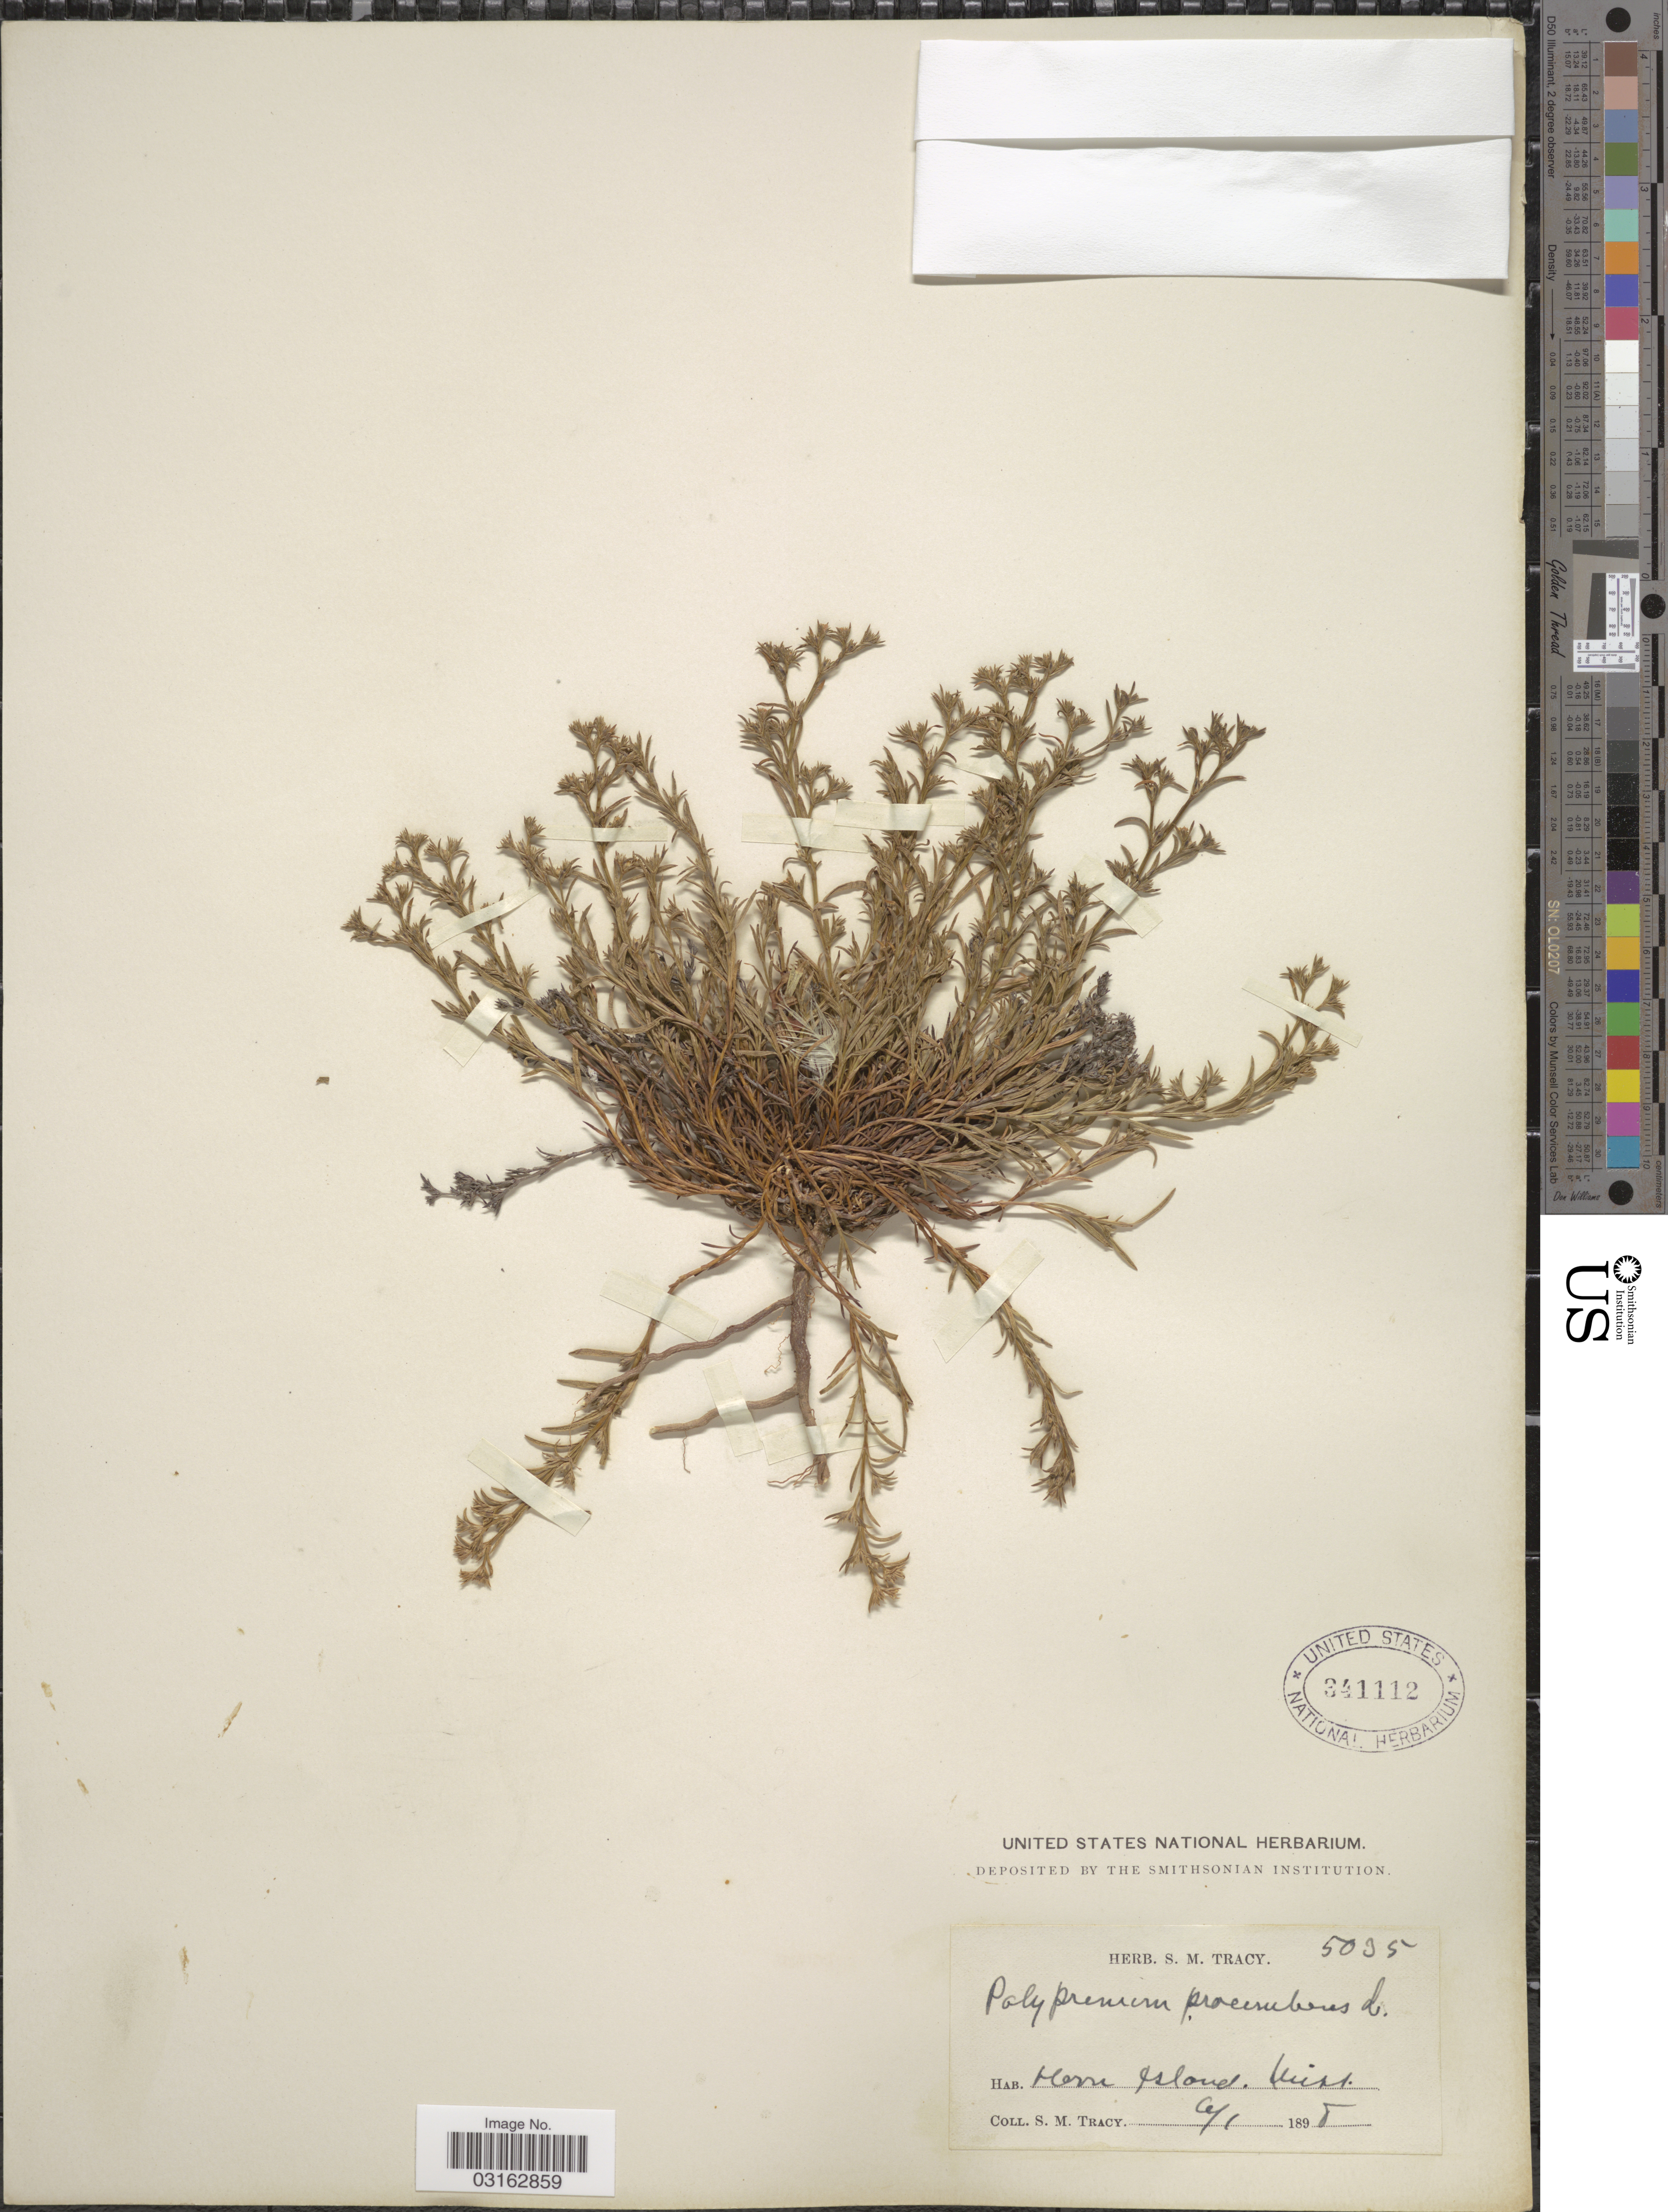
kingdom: Plantae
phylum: Tracheophyta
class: Magnoliopsida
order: Lamiales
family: Tetrachondraceae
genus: Polypremum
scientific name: Polypremum procumbens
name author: L.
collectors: S. M. Tracy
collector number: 5035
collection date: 1898-01-06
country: United States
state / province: Mississippi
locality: Horn Island, Miss.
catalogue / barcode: US 341112